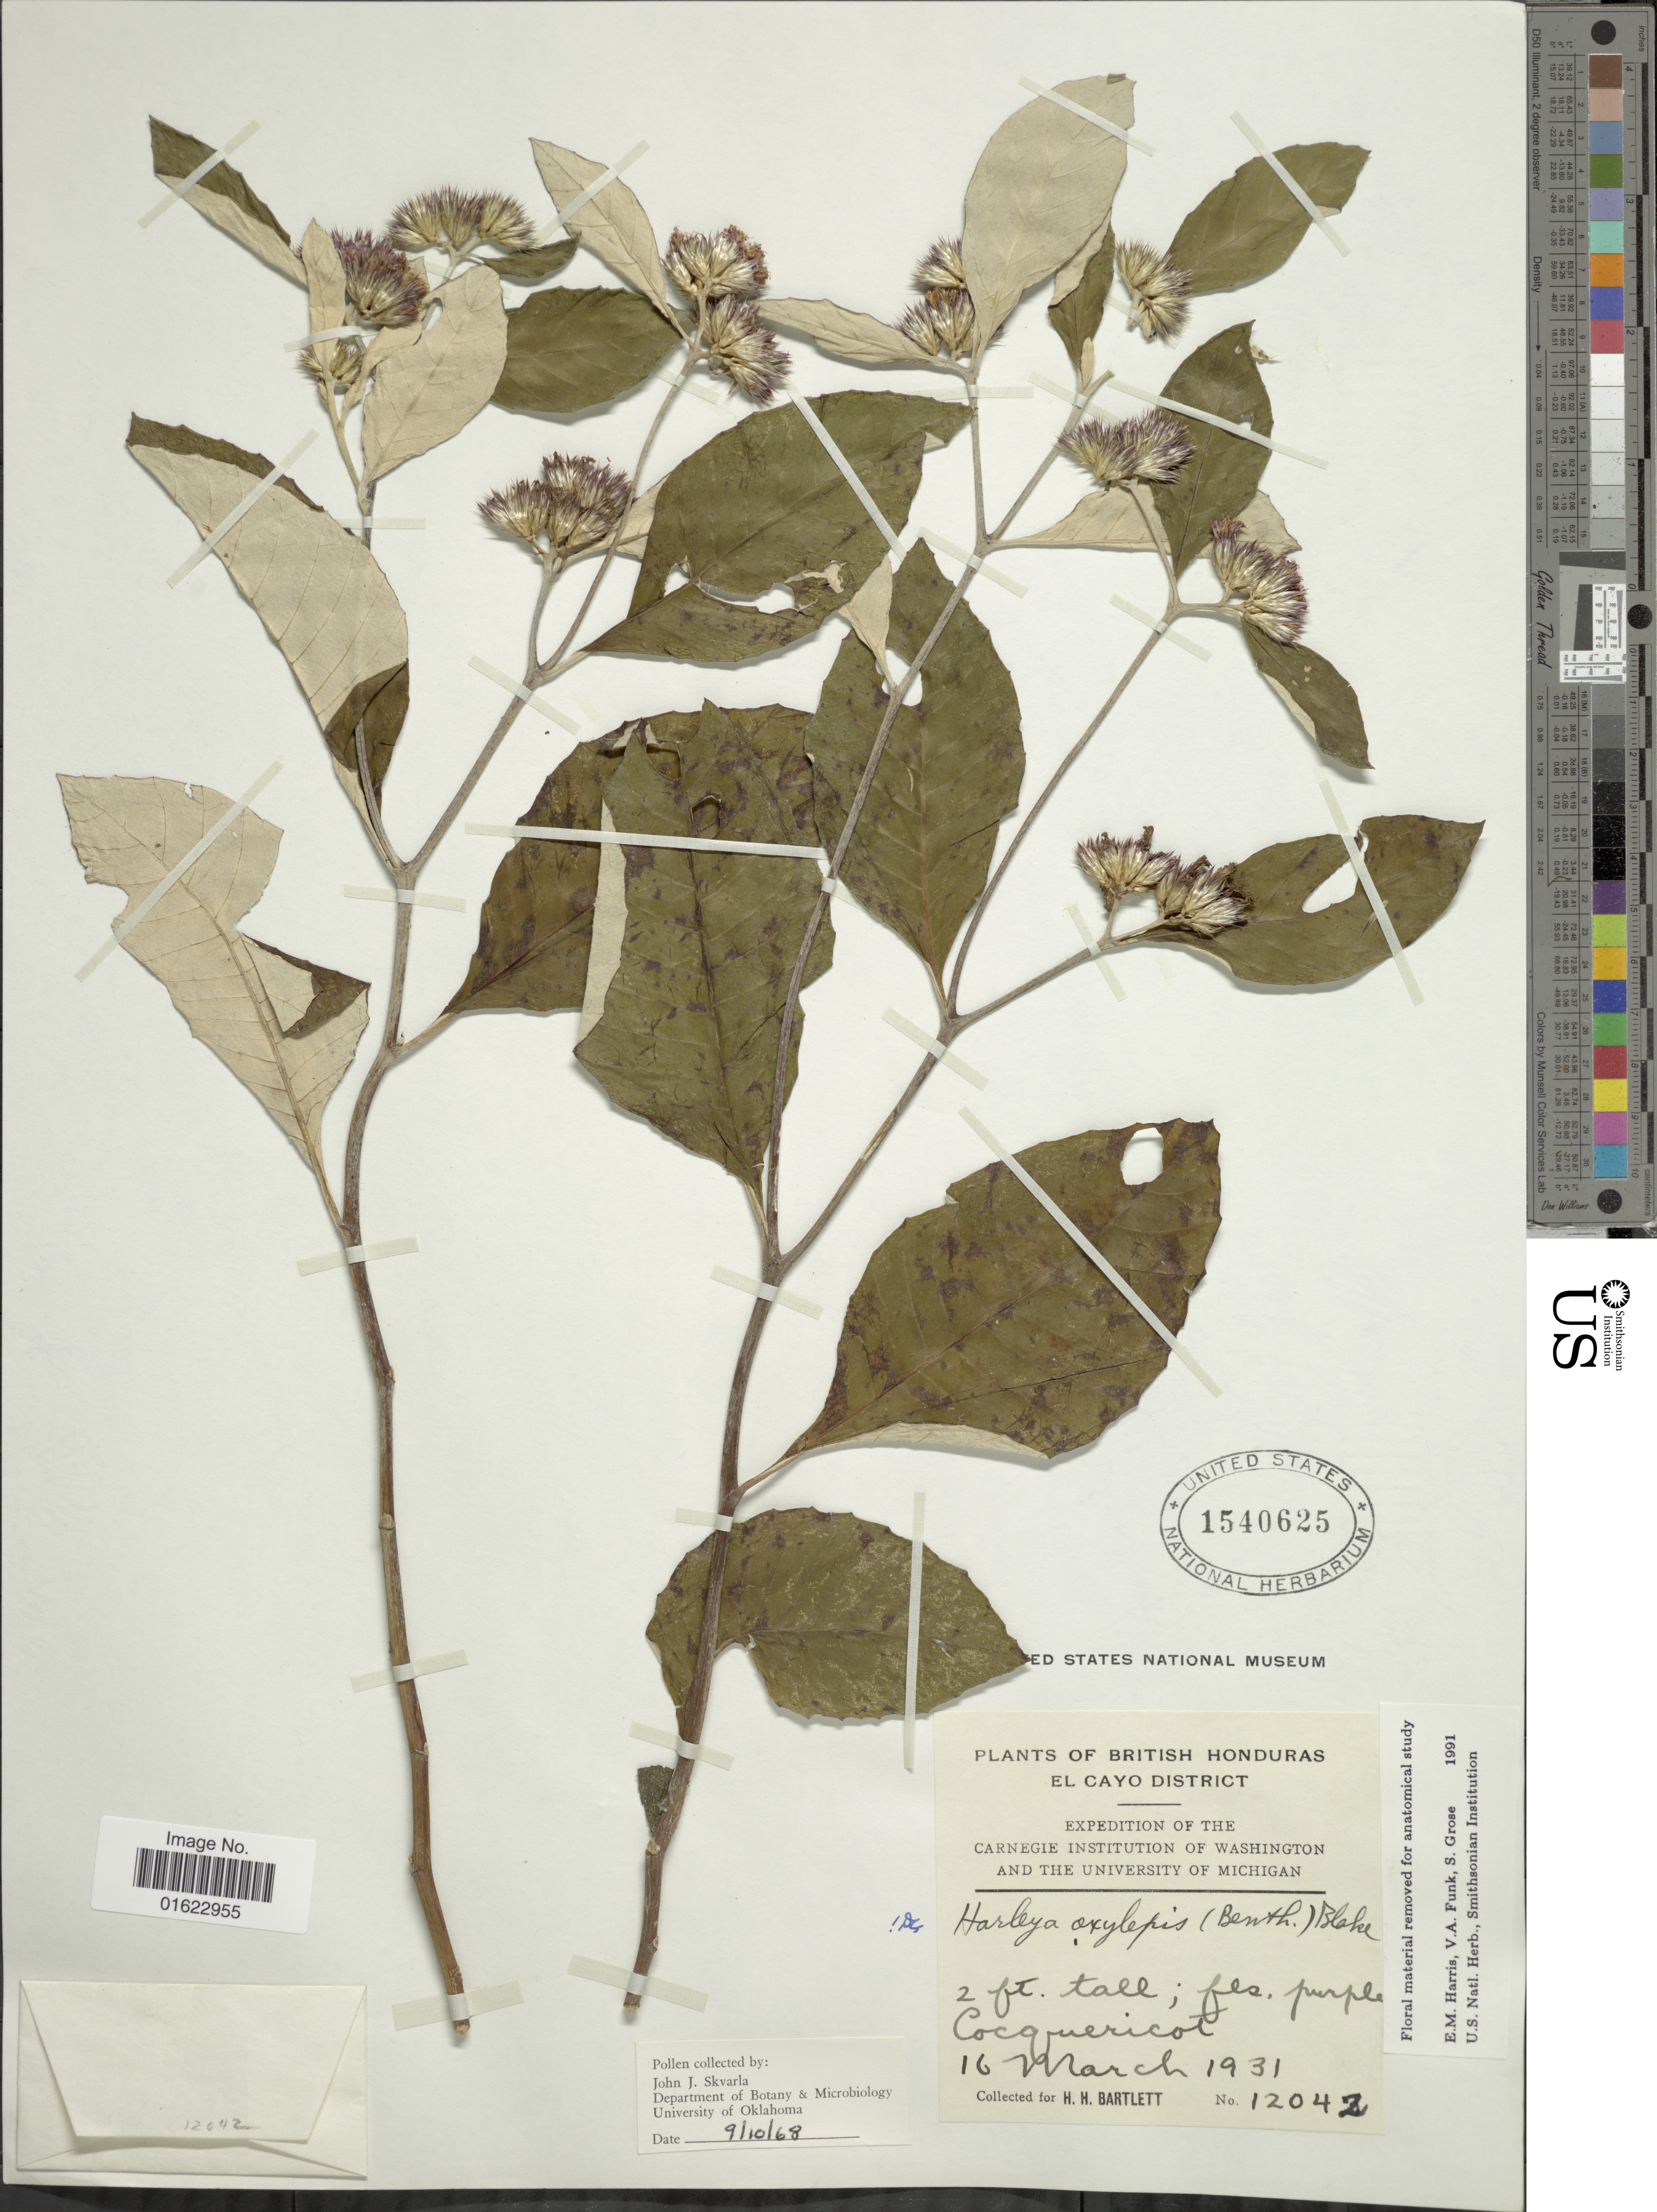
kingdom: Plantae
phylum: Tracheophyta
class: Magnoliopsida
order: Asterales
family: Asteraceae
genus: Harleya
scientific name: Harleya oxylepis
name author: (Benth.) S.F. Blake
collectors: H. H. Bartlett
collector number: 12042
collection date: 1931-03-16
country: Belize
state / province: Cayo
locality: British Honduras. El Cayo District. Cocquericot.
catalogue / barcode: US 1540625